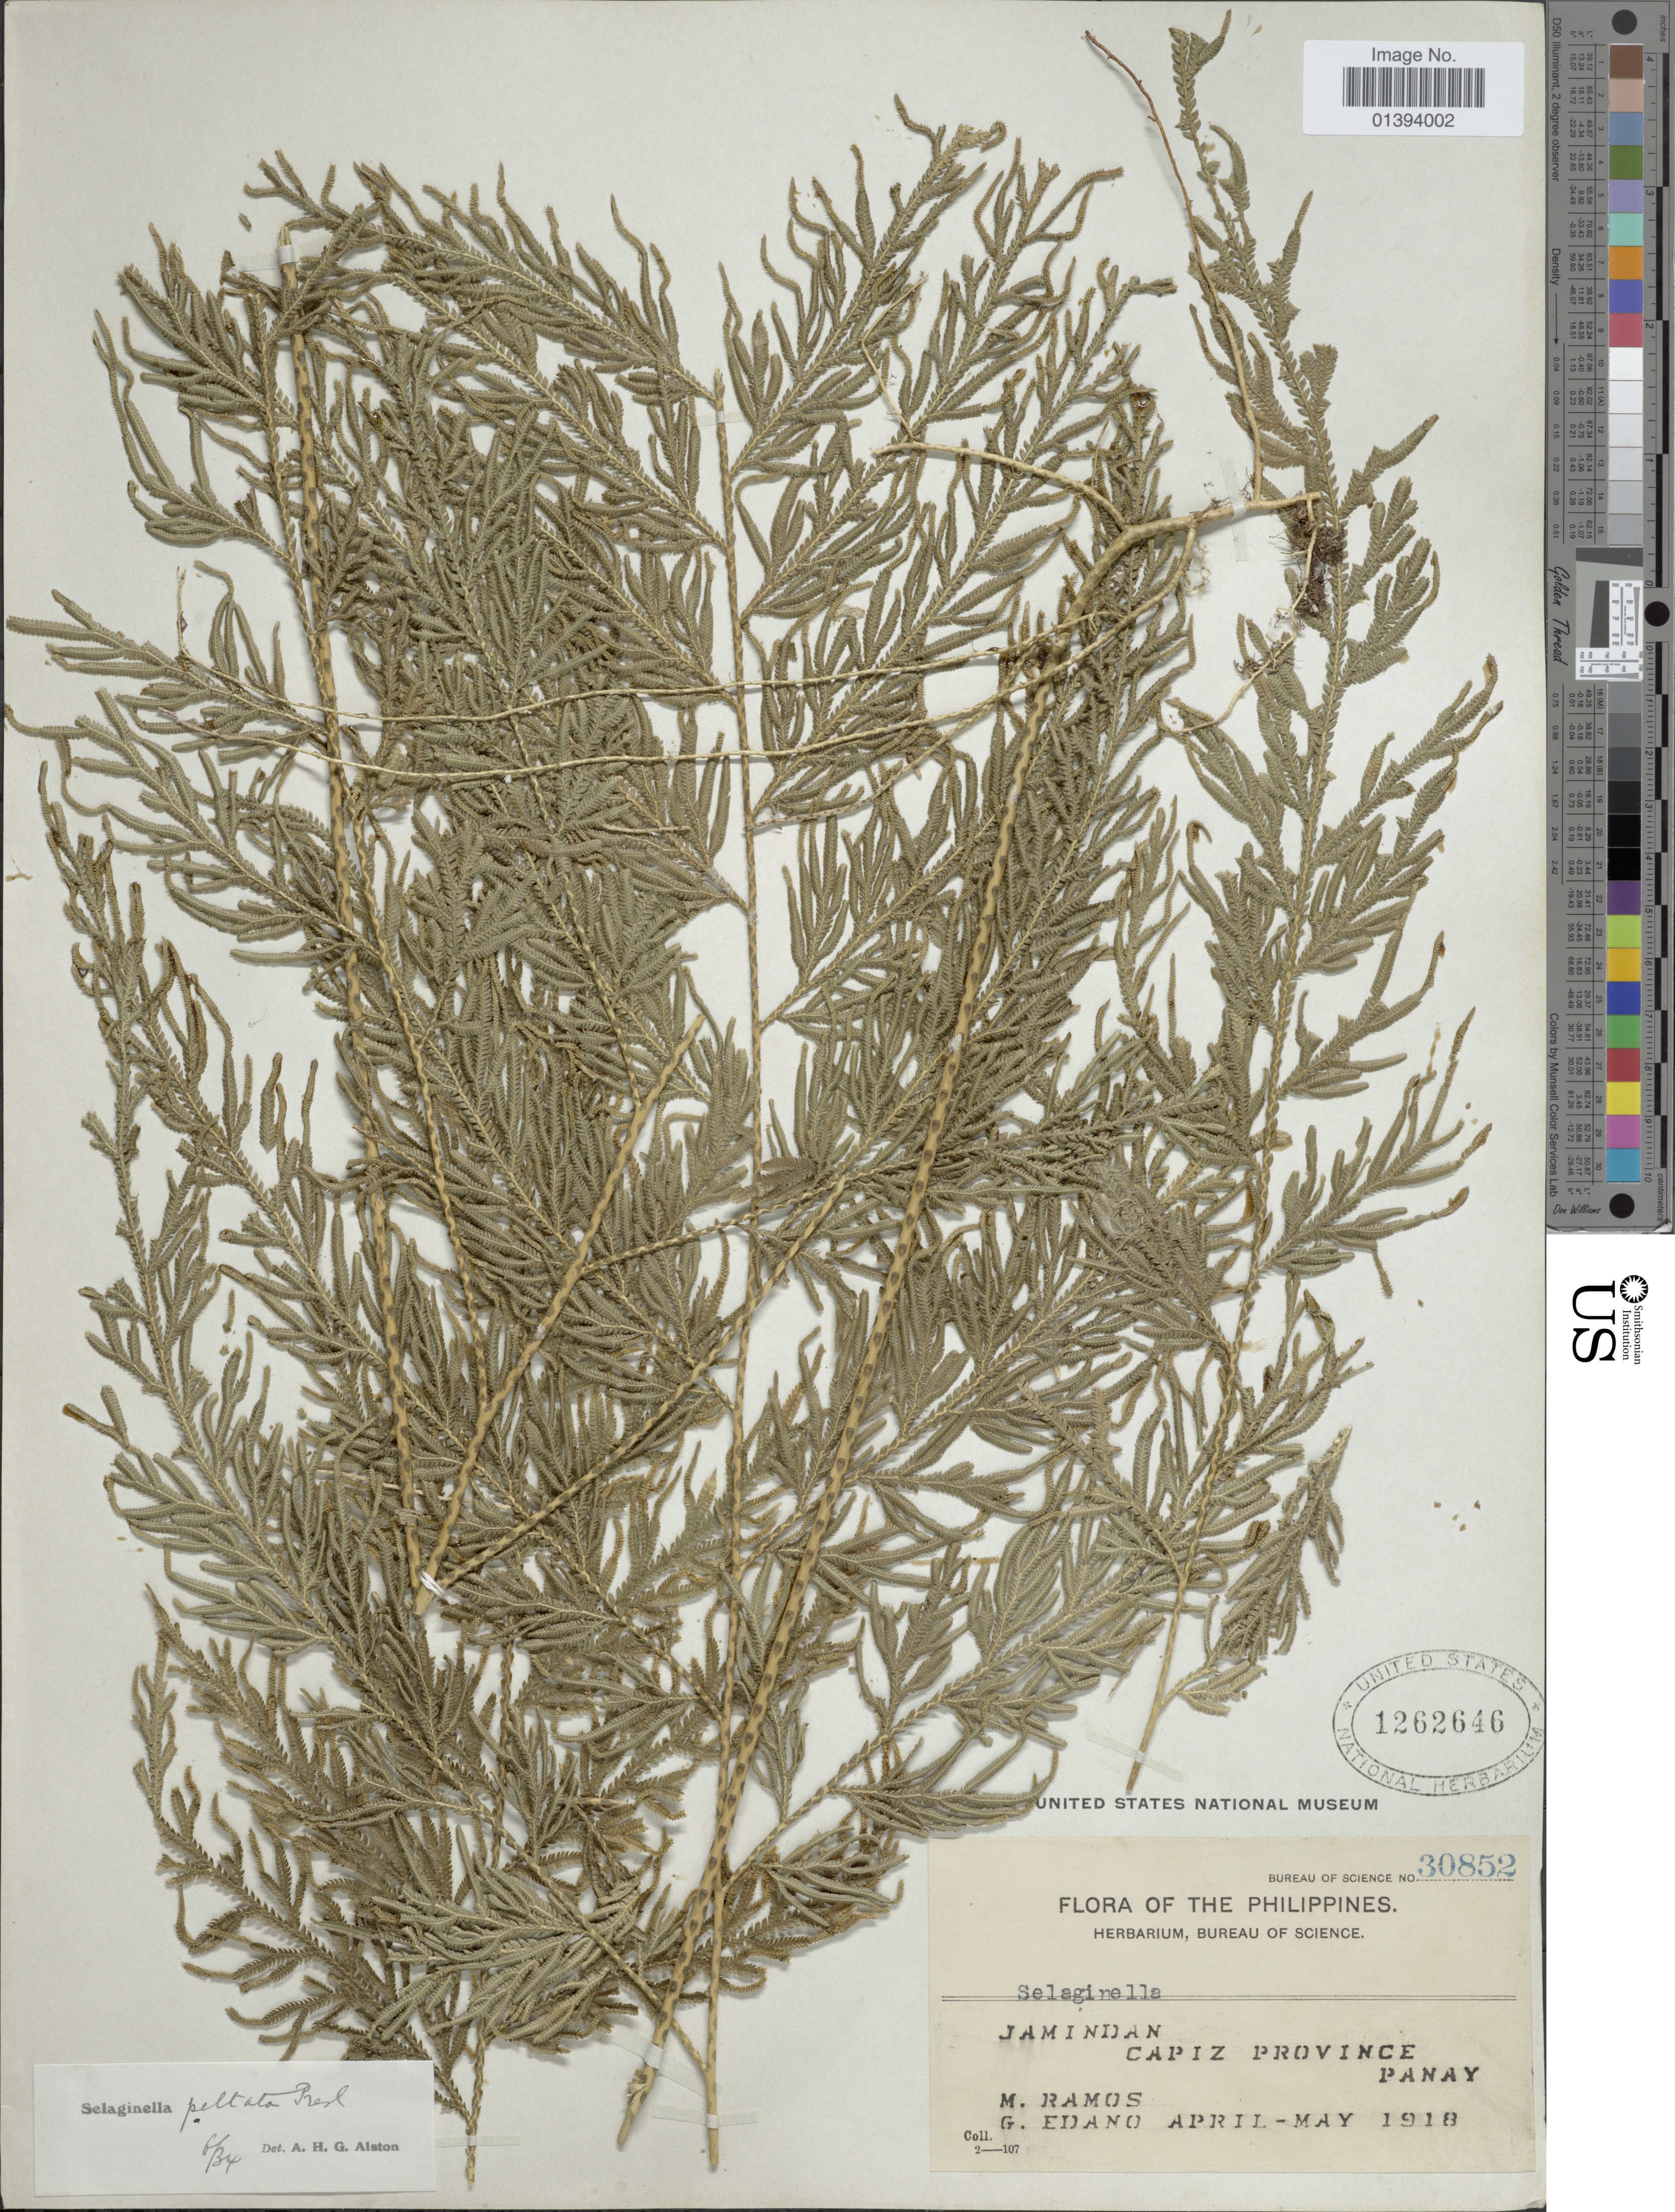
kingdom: Plantae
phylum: Tracheophyta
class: Lycopodiopsida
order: Selaginellales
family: Selaginellaceae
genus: Selaginella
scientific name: Selaginella peltata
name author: C. Presl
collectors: M. Ramos & G. Edaño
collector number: Bureau of Science 30852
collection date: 1918-04/1918-05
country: Philippines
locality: Jamindan, Capiz Province Panay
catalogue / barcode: US 1262646